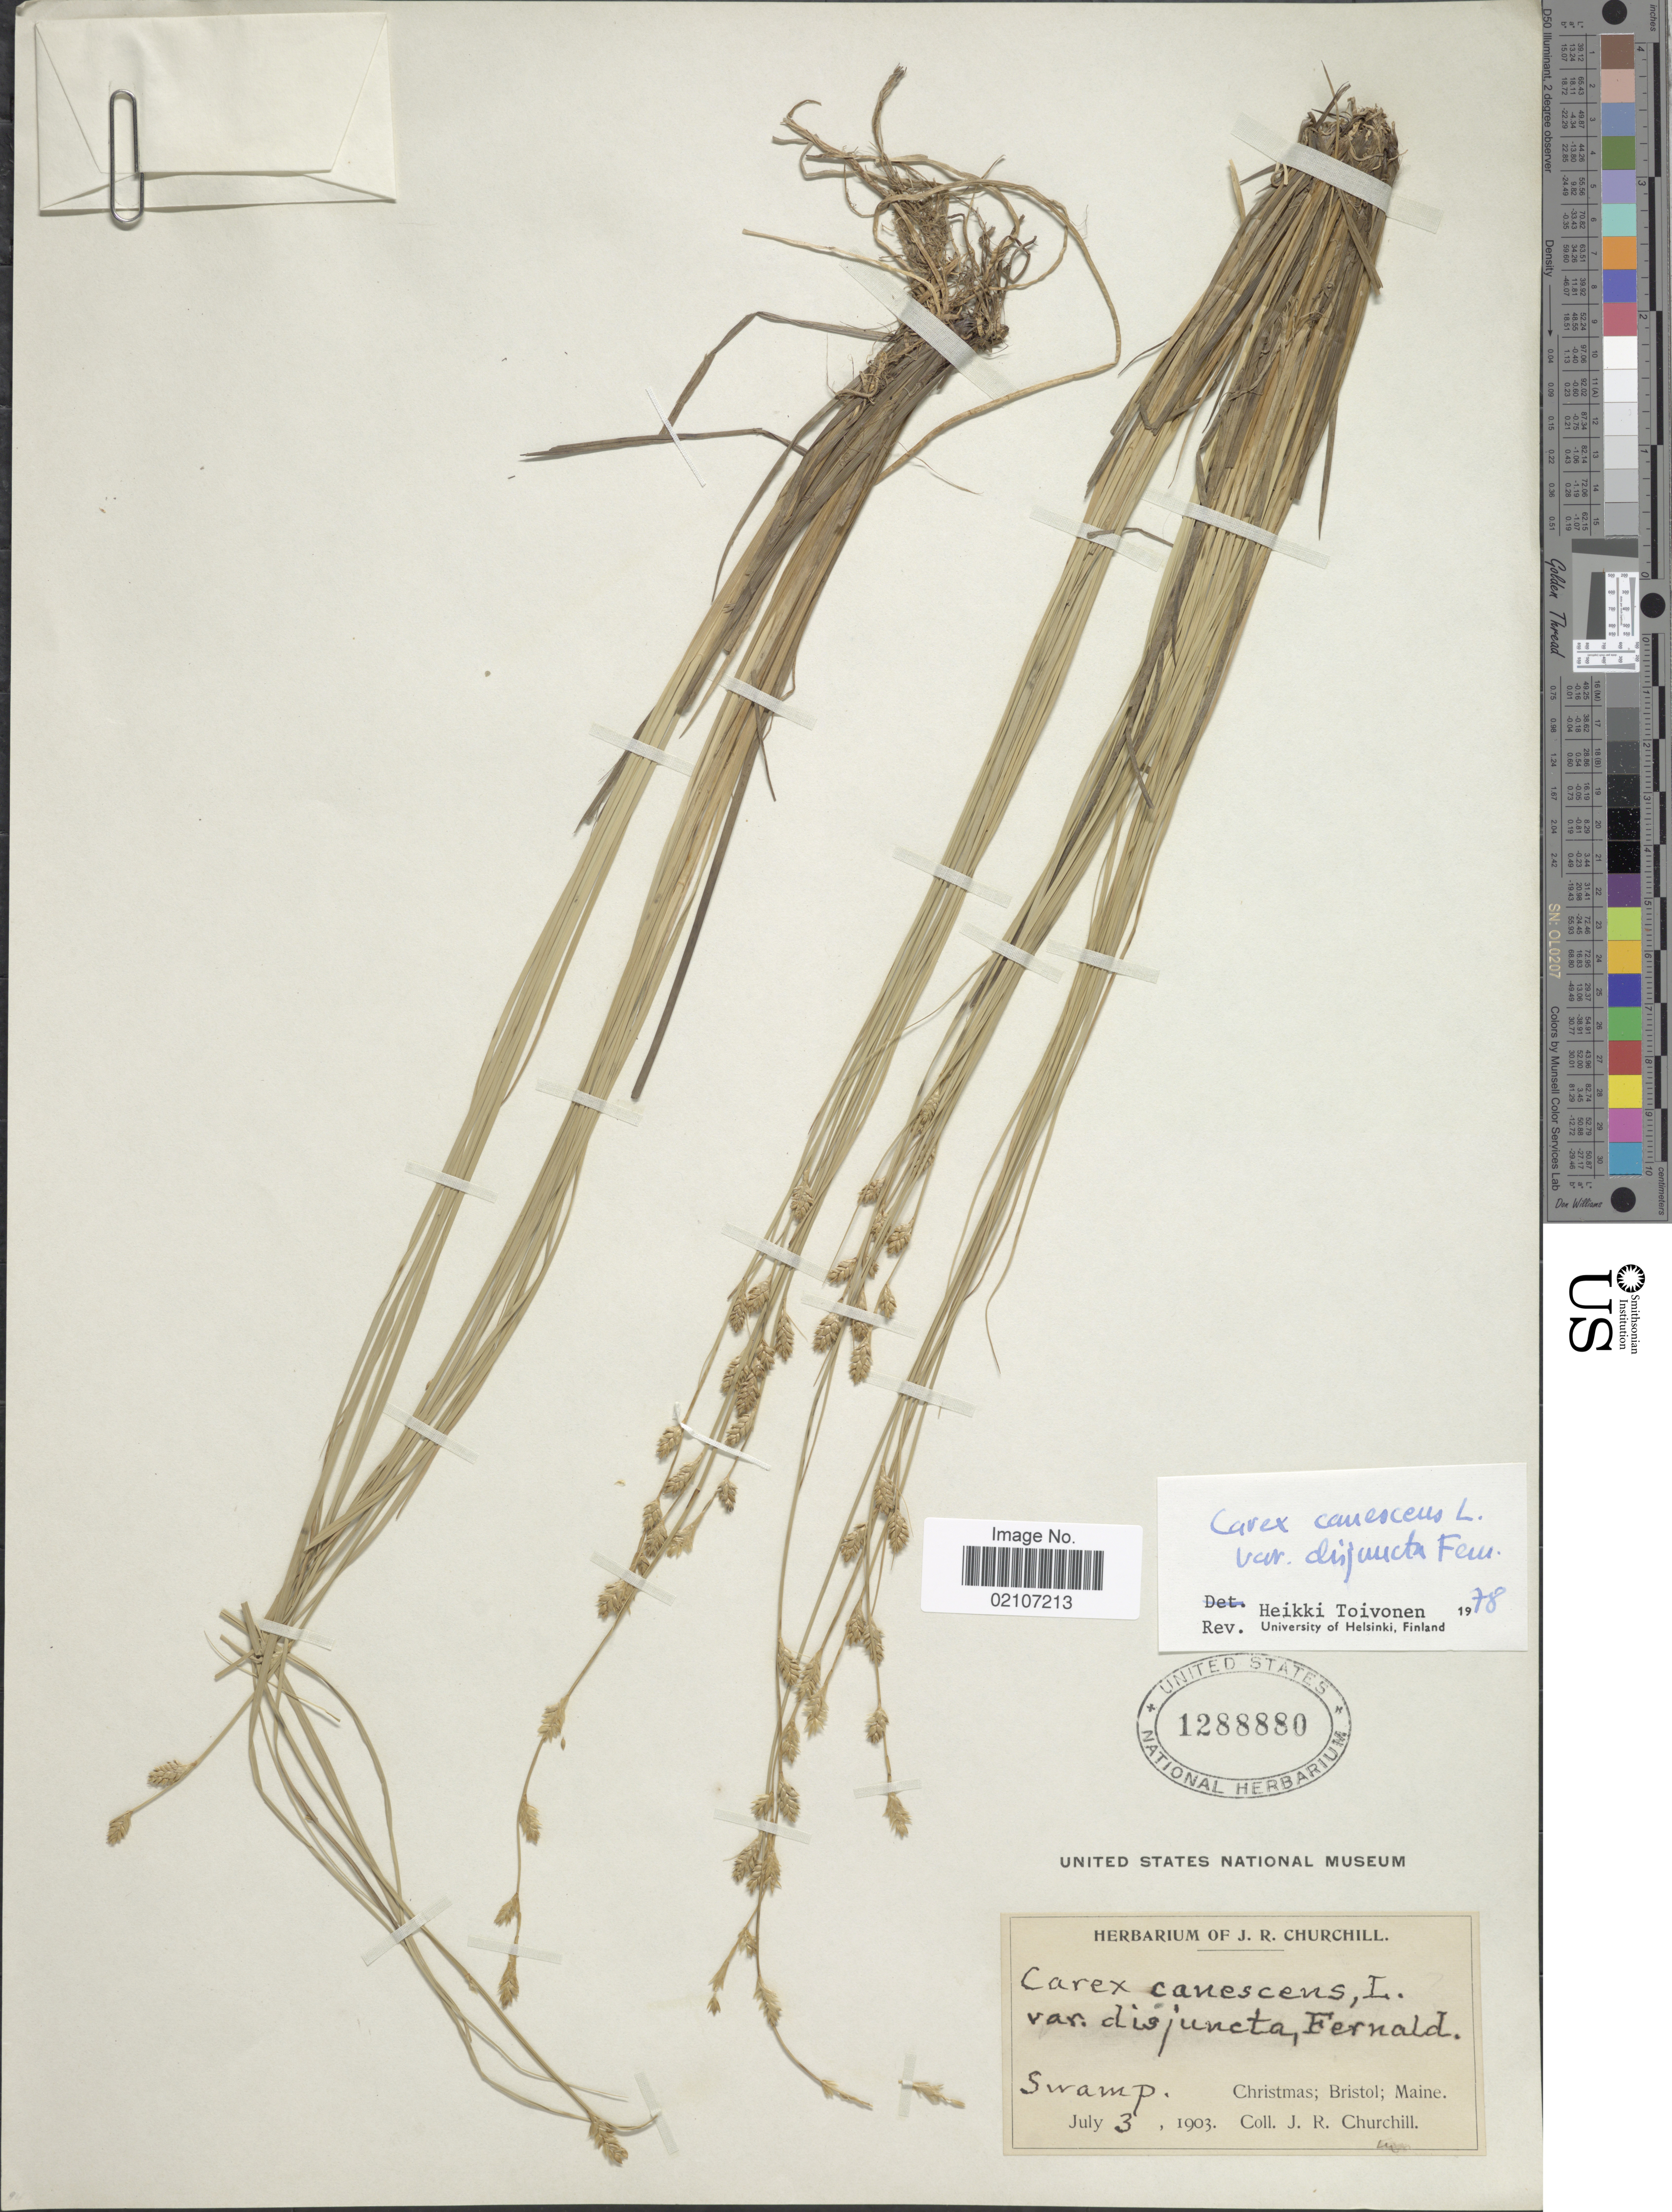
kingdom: Plantae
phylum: Tracheophyta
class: Liliopsida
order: Poales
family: Cyperaceae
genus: Carex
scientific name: Carex canescens var. disjuncta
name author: Fernald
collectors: J. Churchill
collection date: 1903-07-03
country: United States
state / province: Maine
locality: Swamp. Christmas; Bristol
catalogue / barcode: US 1288880